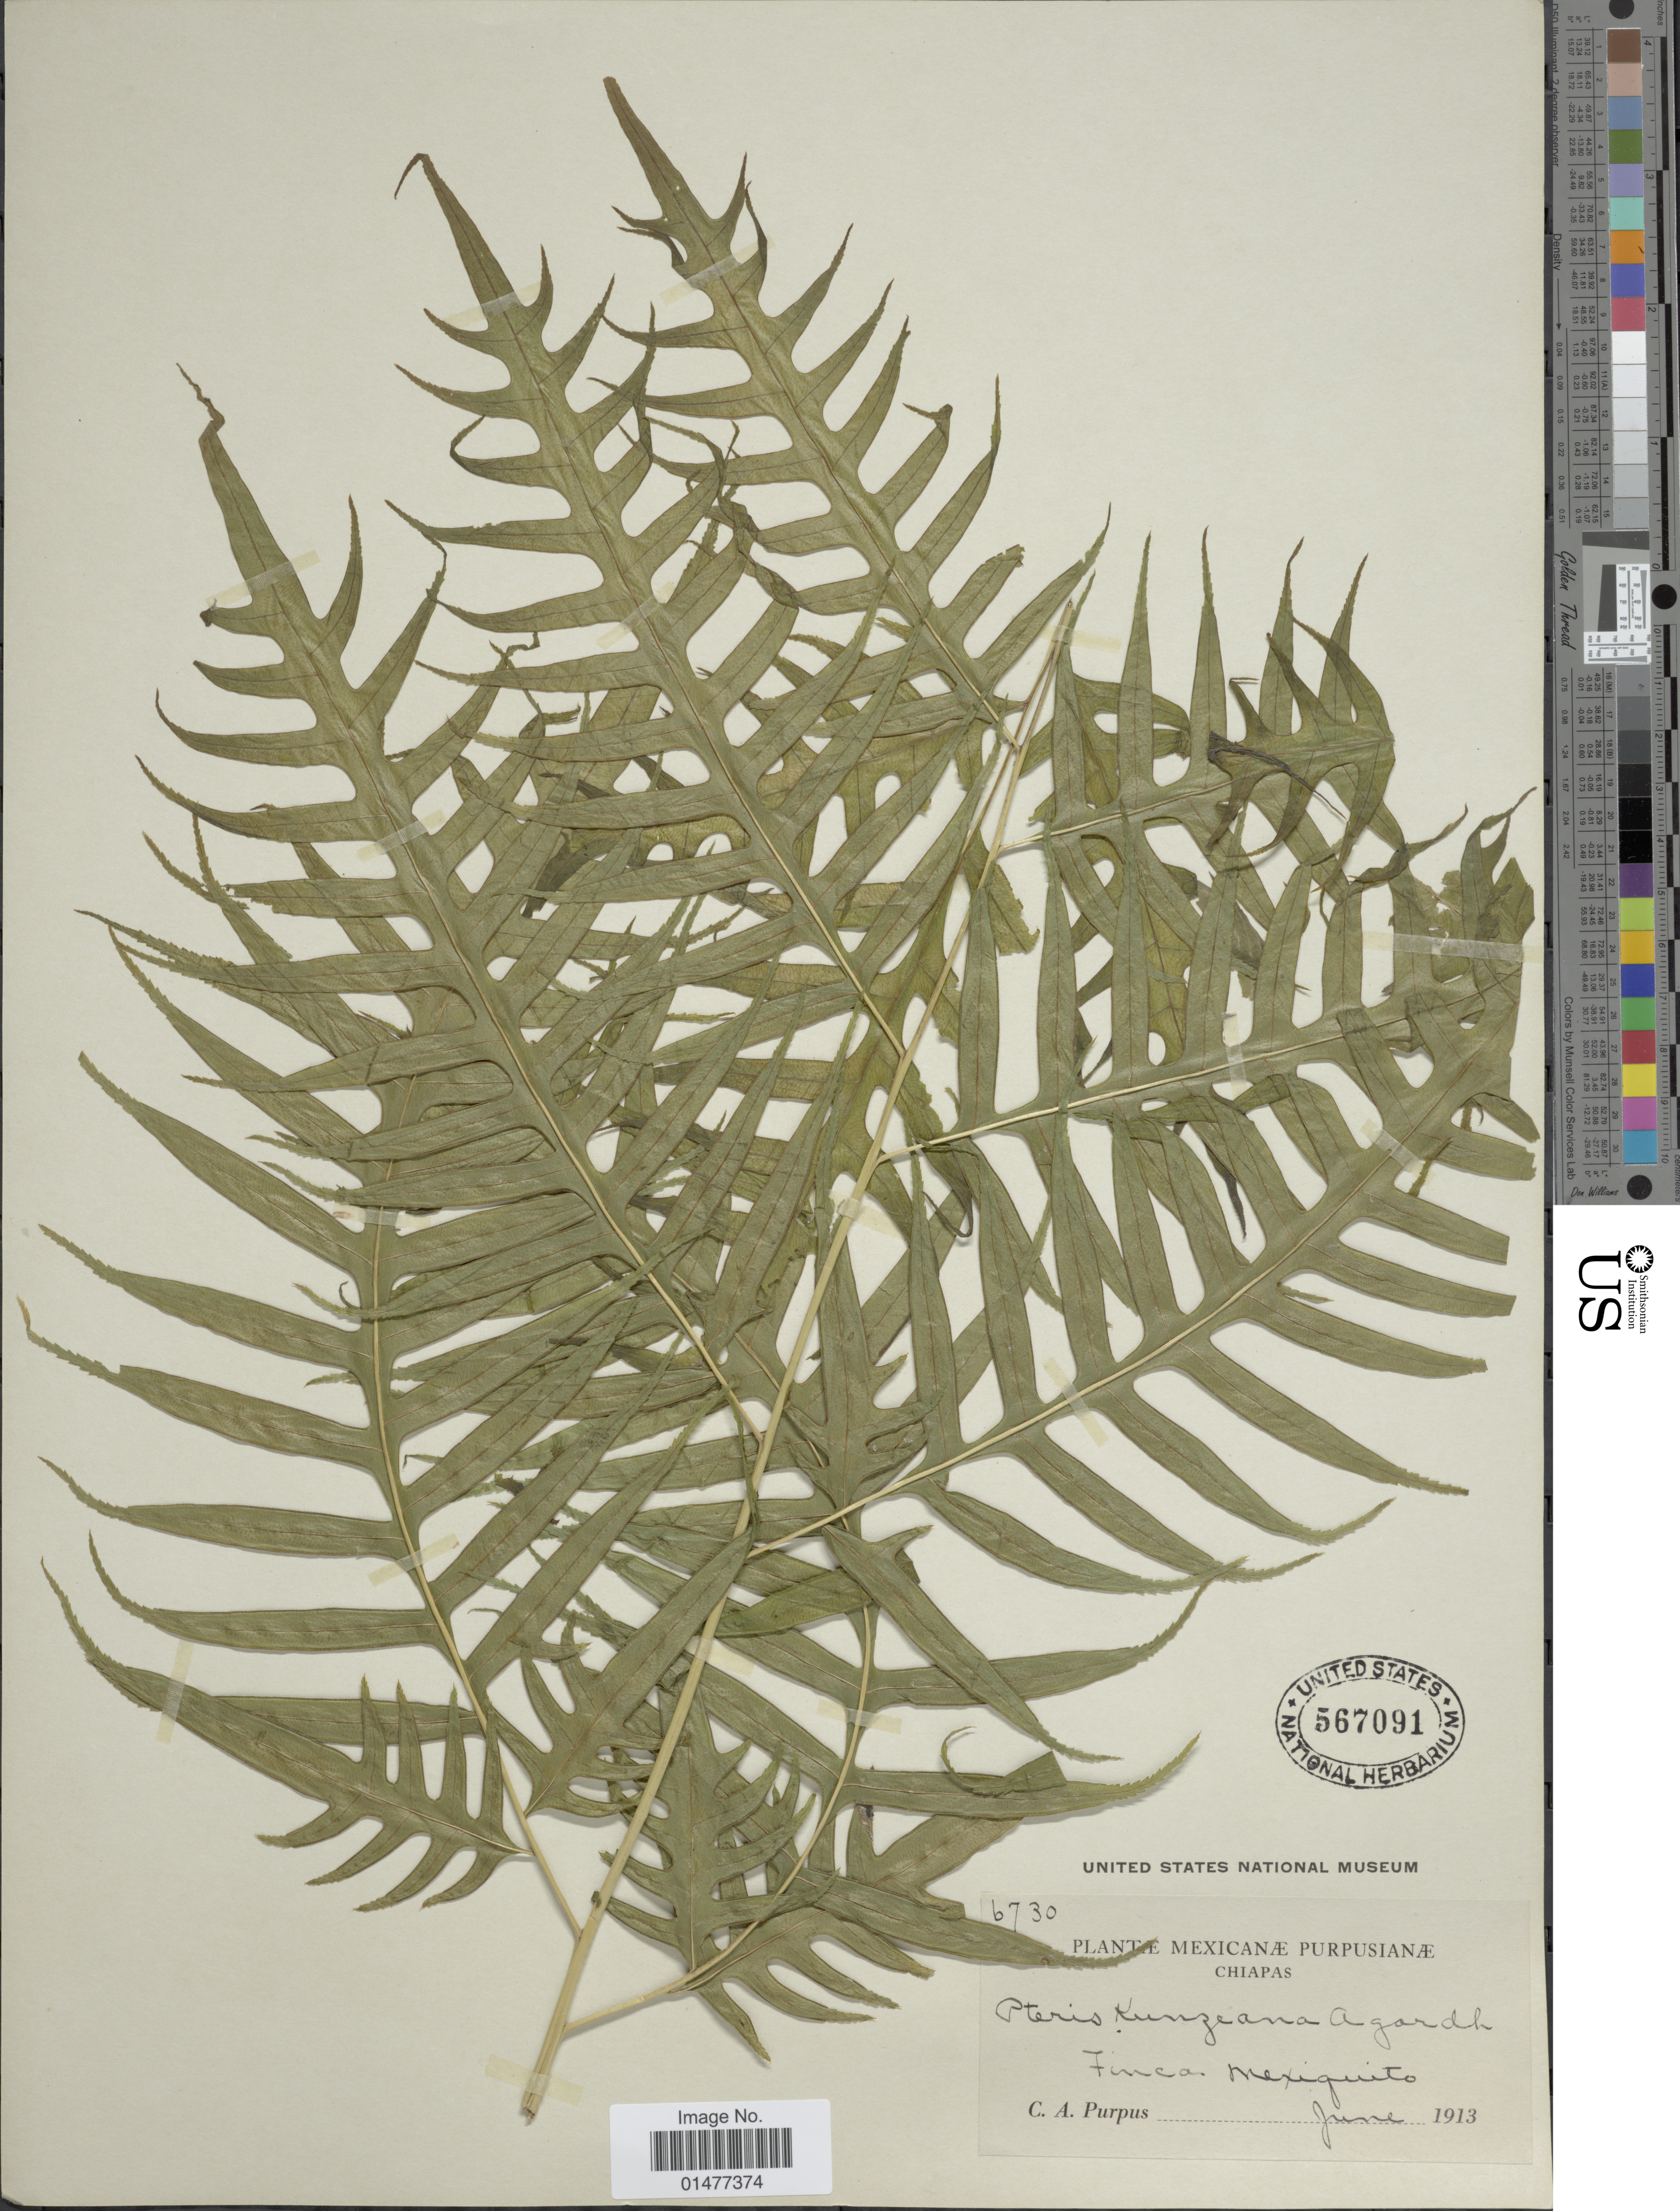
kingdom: Plantae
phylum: Tracheophyta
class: Polypodiopsida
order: Polypodiales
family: Pteridaceae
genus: Pteris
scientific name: Pteris altissima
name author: Poir.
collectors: C. A. Purpus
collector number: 6730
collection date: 1913-06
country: Mexico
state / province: Chiapas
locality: Finca Mexiquito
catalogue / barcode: US 567091